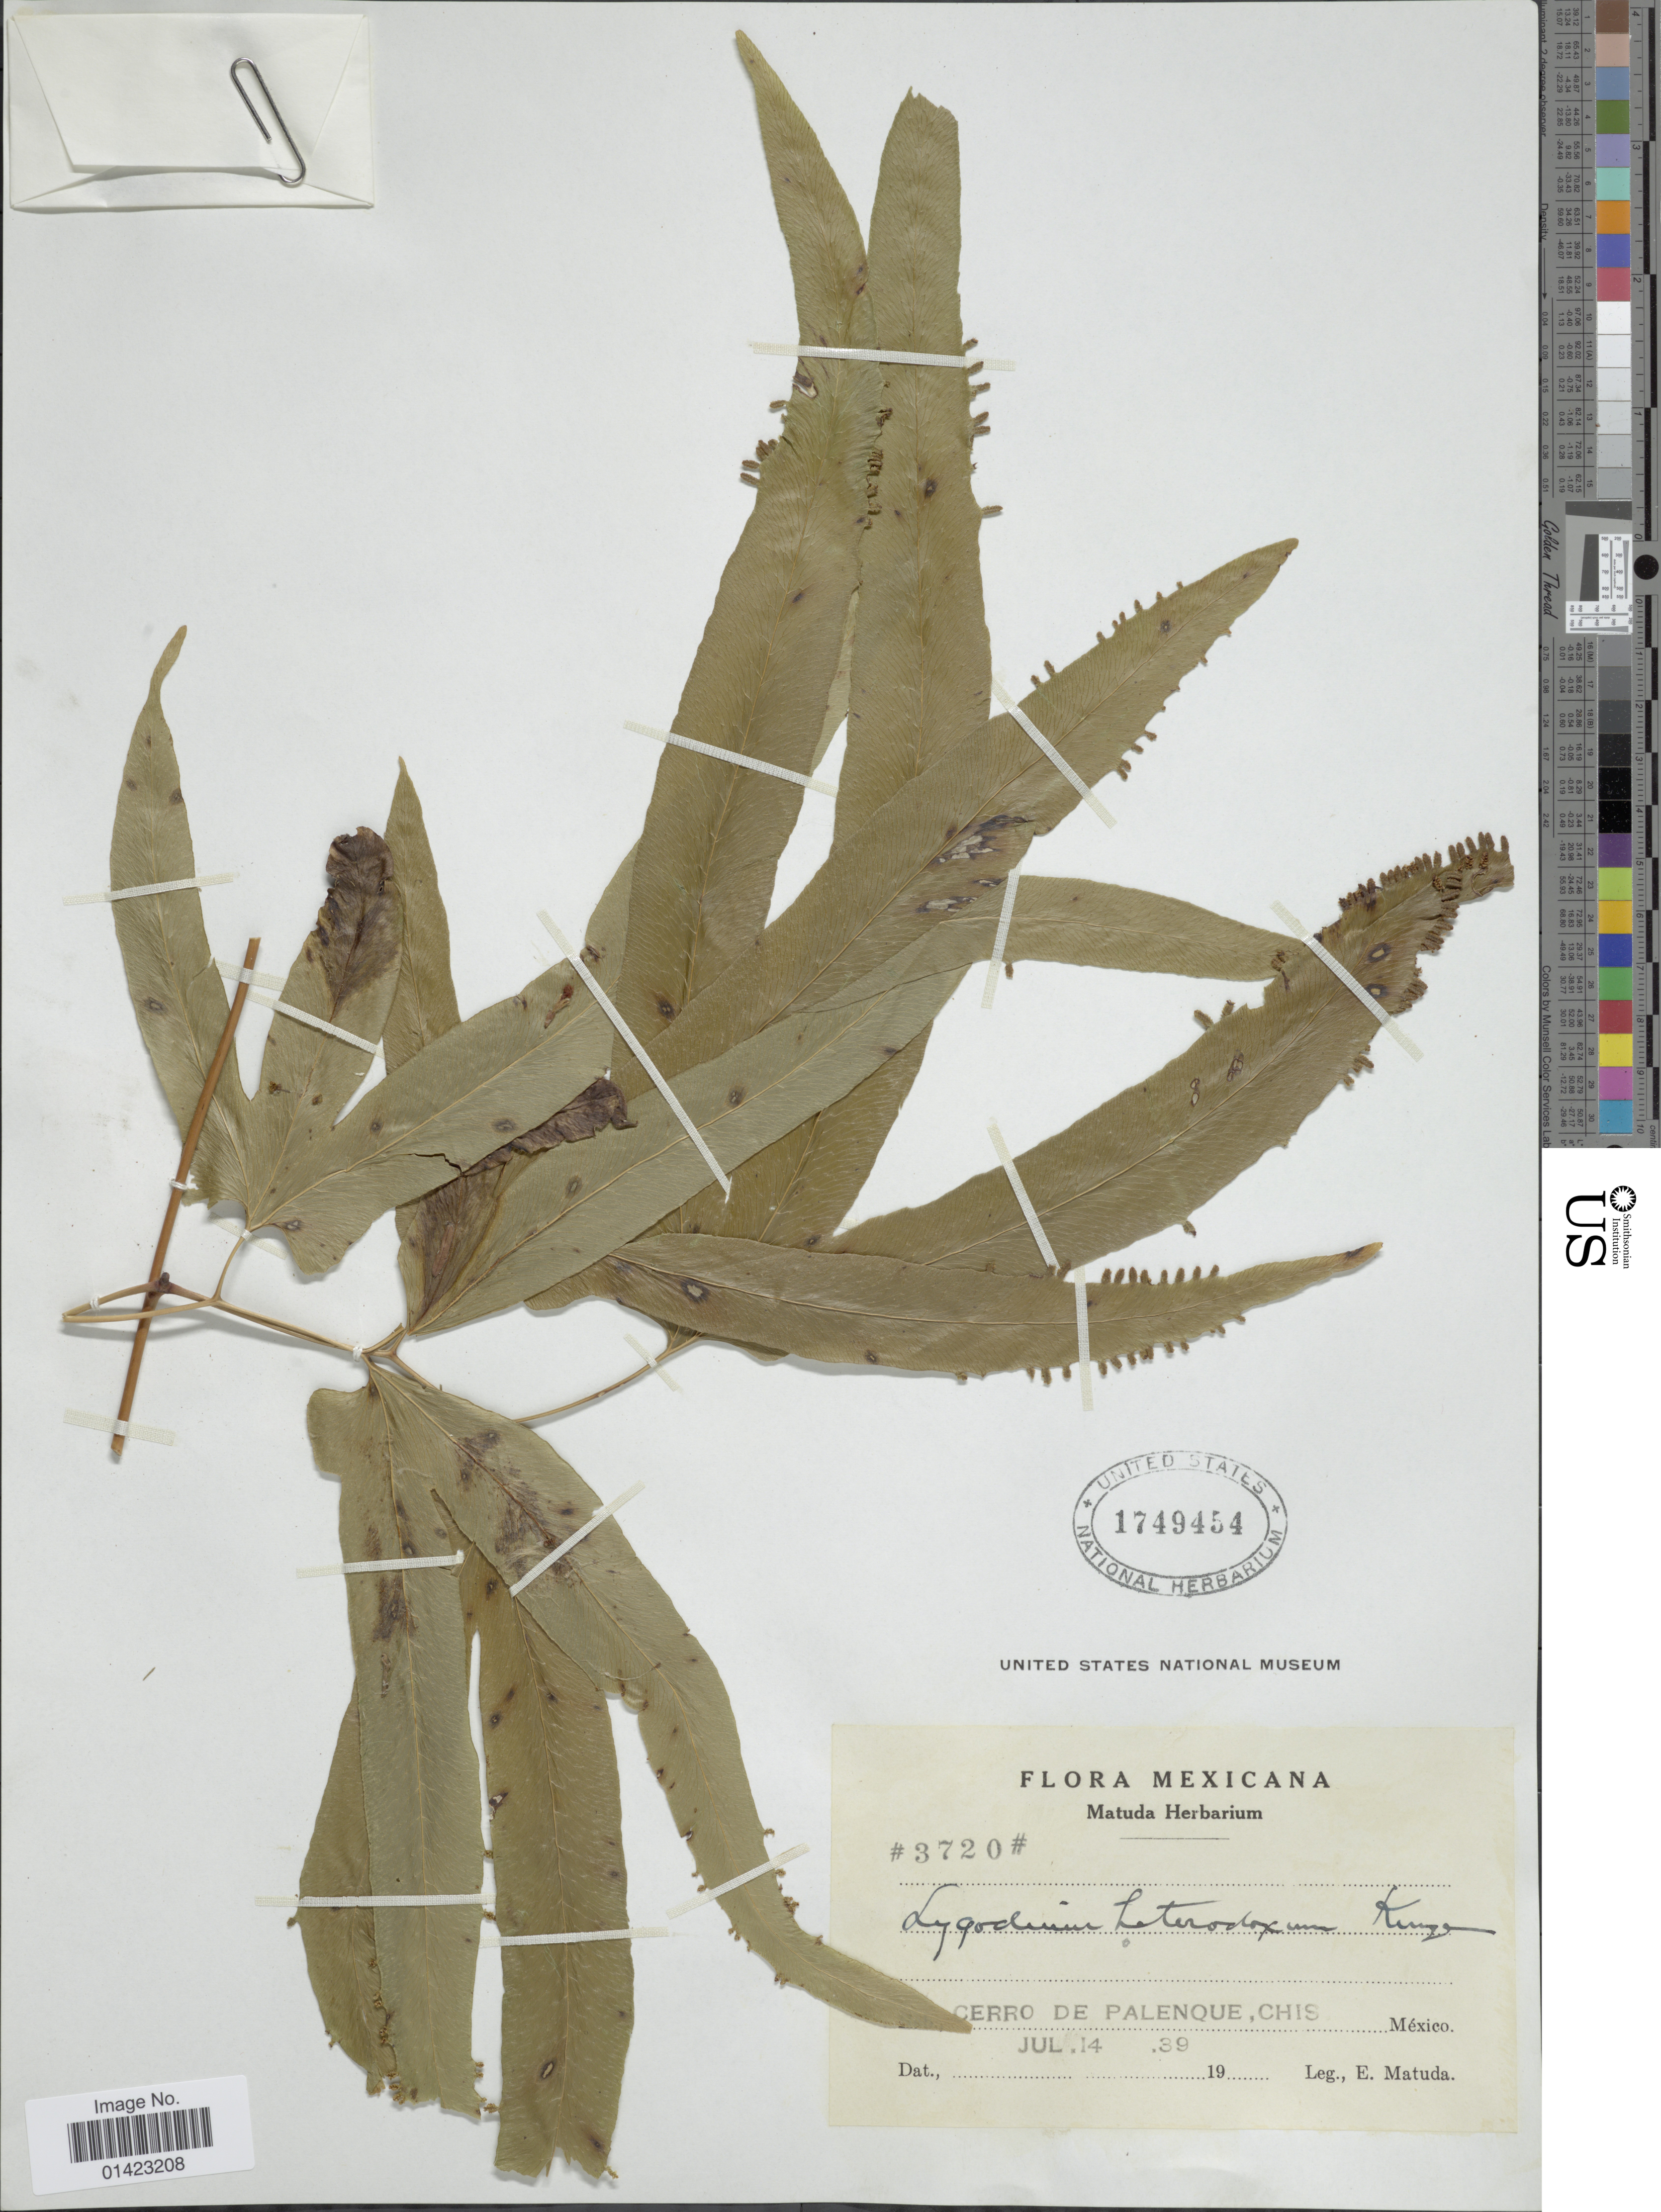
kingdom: Plantae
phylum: Tracheophyta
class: Polypodiopsida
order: Schizaeales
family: Lygodiaceae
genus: Lygodium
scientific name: Lygodium heterodoxum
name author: Kunze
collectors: E. Matuda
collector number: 3720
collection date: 1939-07-14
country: Mexico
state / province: Chiapas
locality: Cerro de Palenque, Chis.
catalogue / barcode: US 1749454